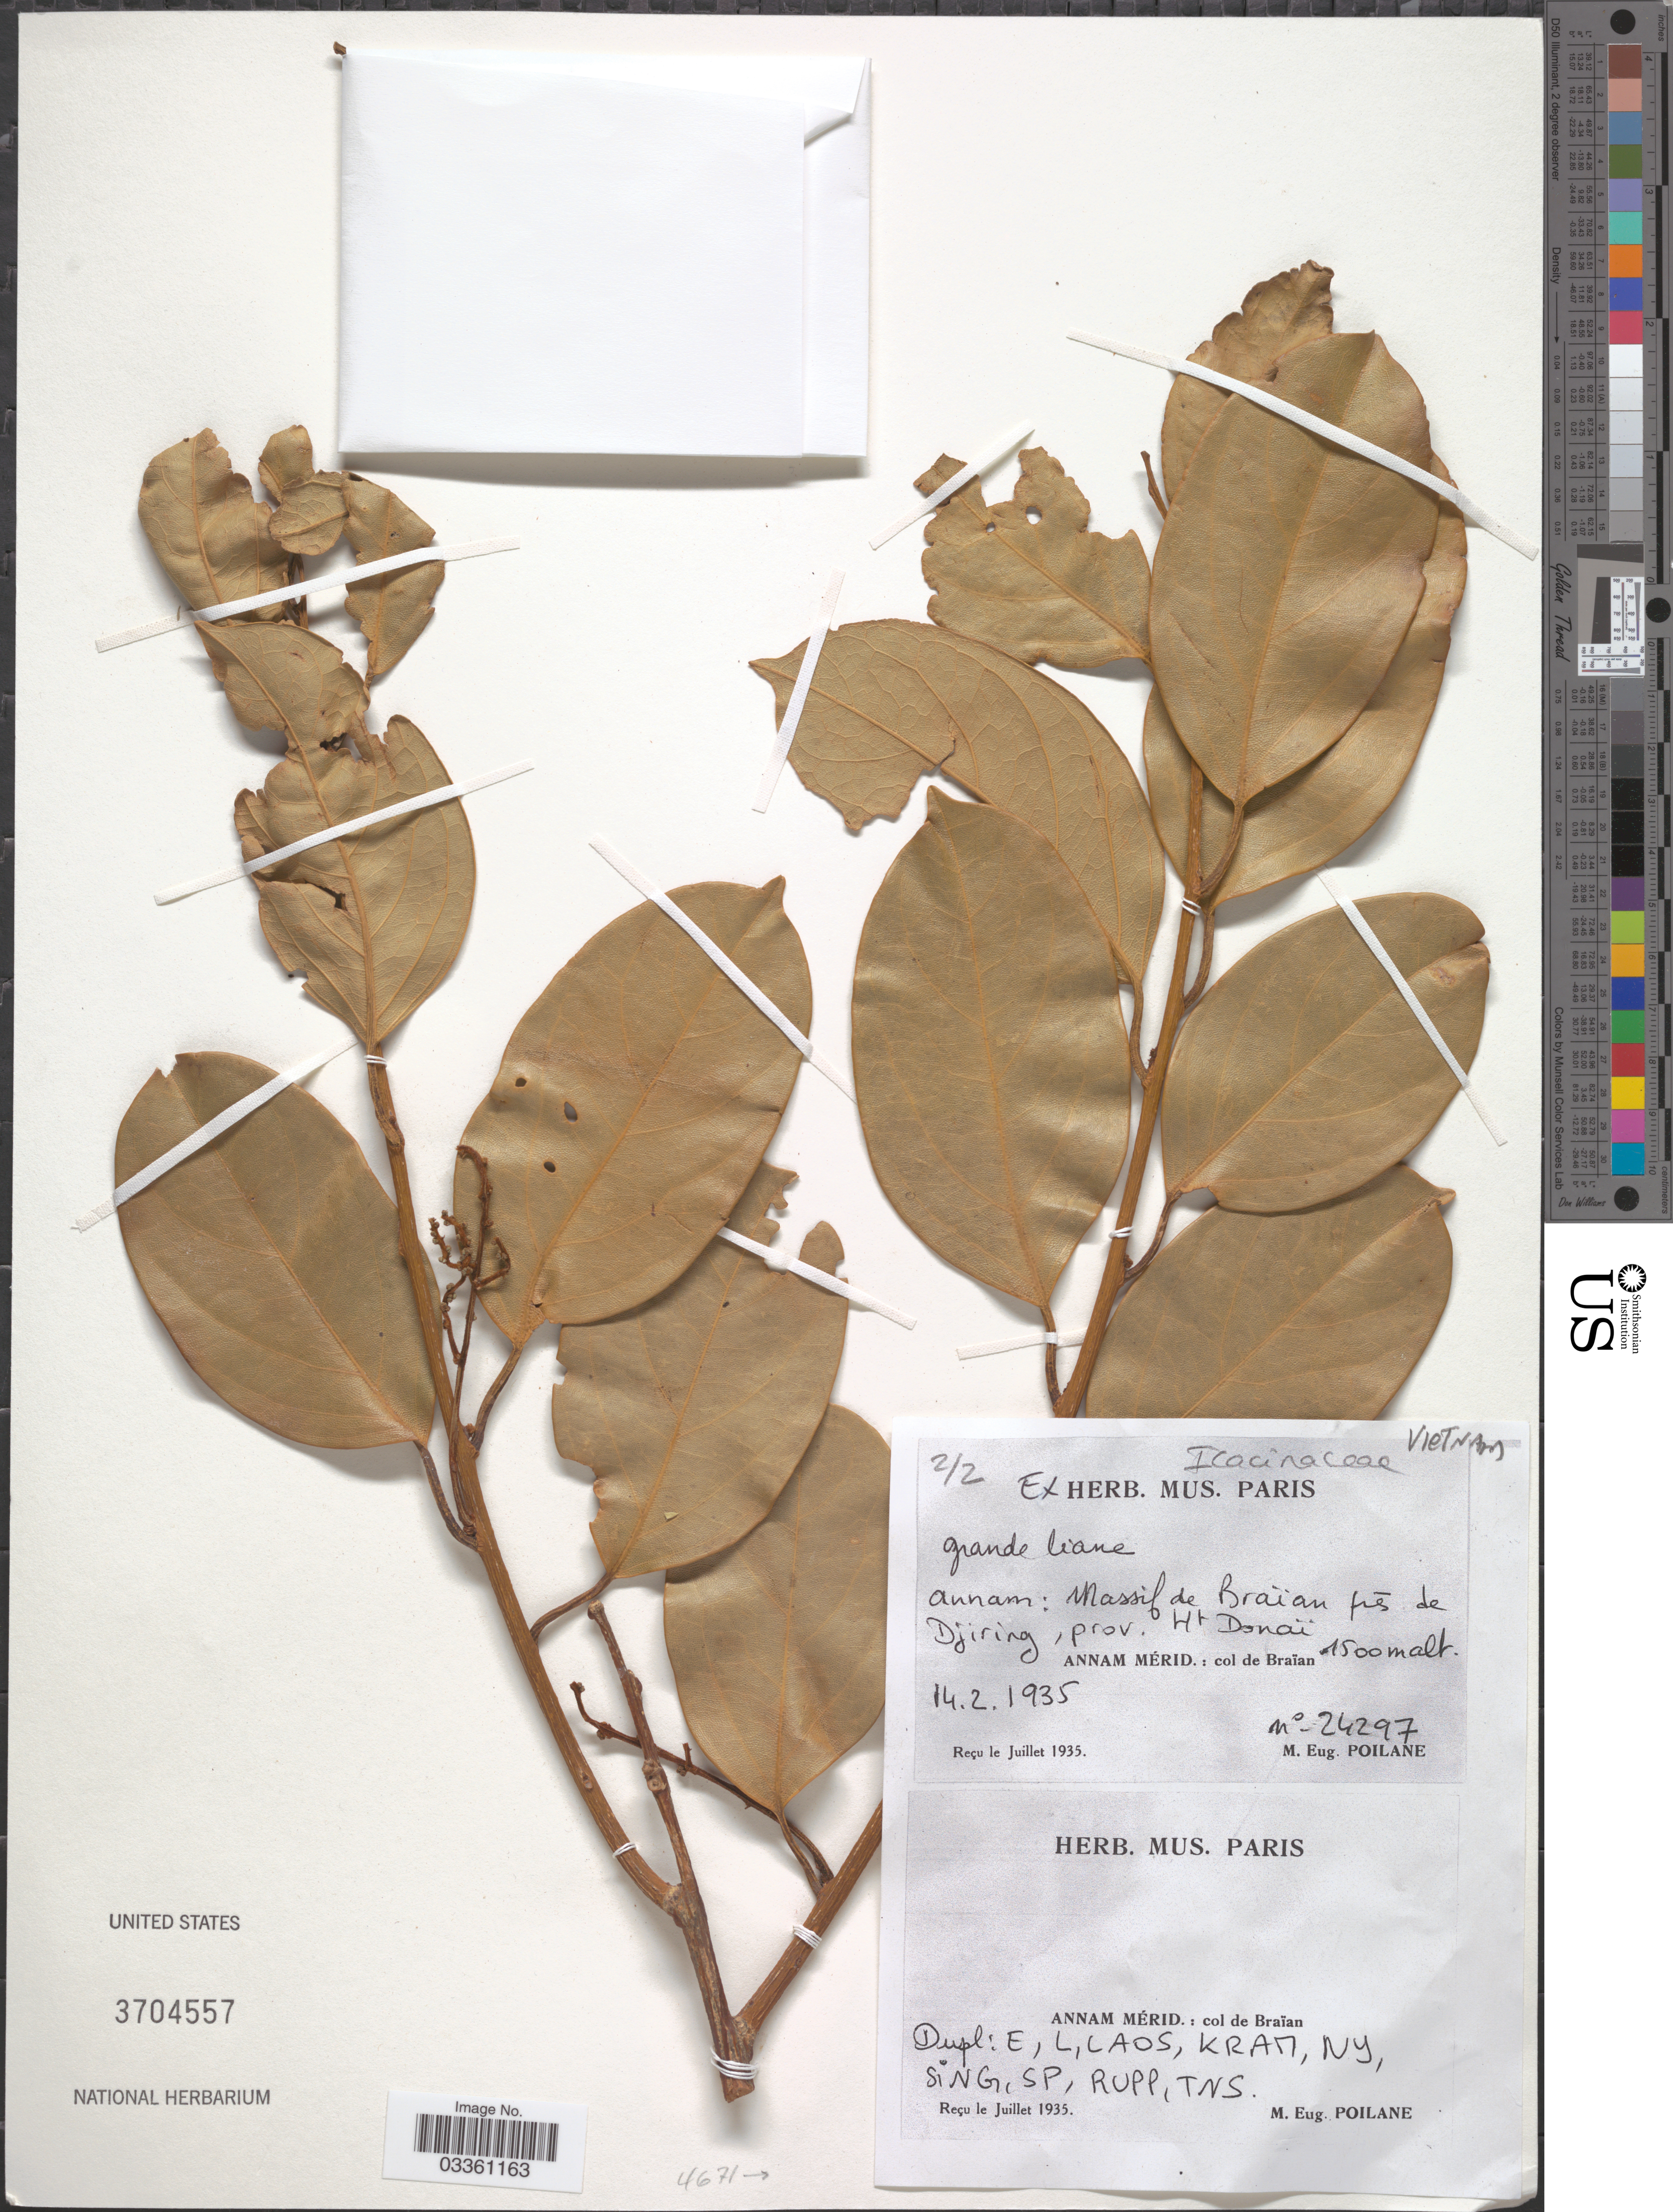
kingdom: Plantae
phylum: Tracheophyta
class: Magnoliopsida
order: Icacinales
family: Icacinaceae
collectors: M. Poilane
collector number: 24297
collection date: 1935-02-14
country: Vietnam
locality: Annam: massif de Braïan prés de Djiring, prov. Mt. Donaï. Annam Mérid: col de Braïan.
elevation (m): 1500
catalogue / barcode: US 3704557